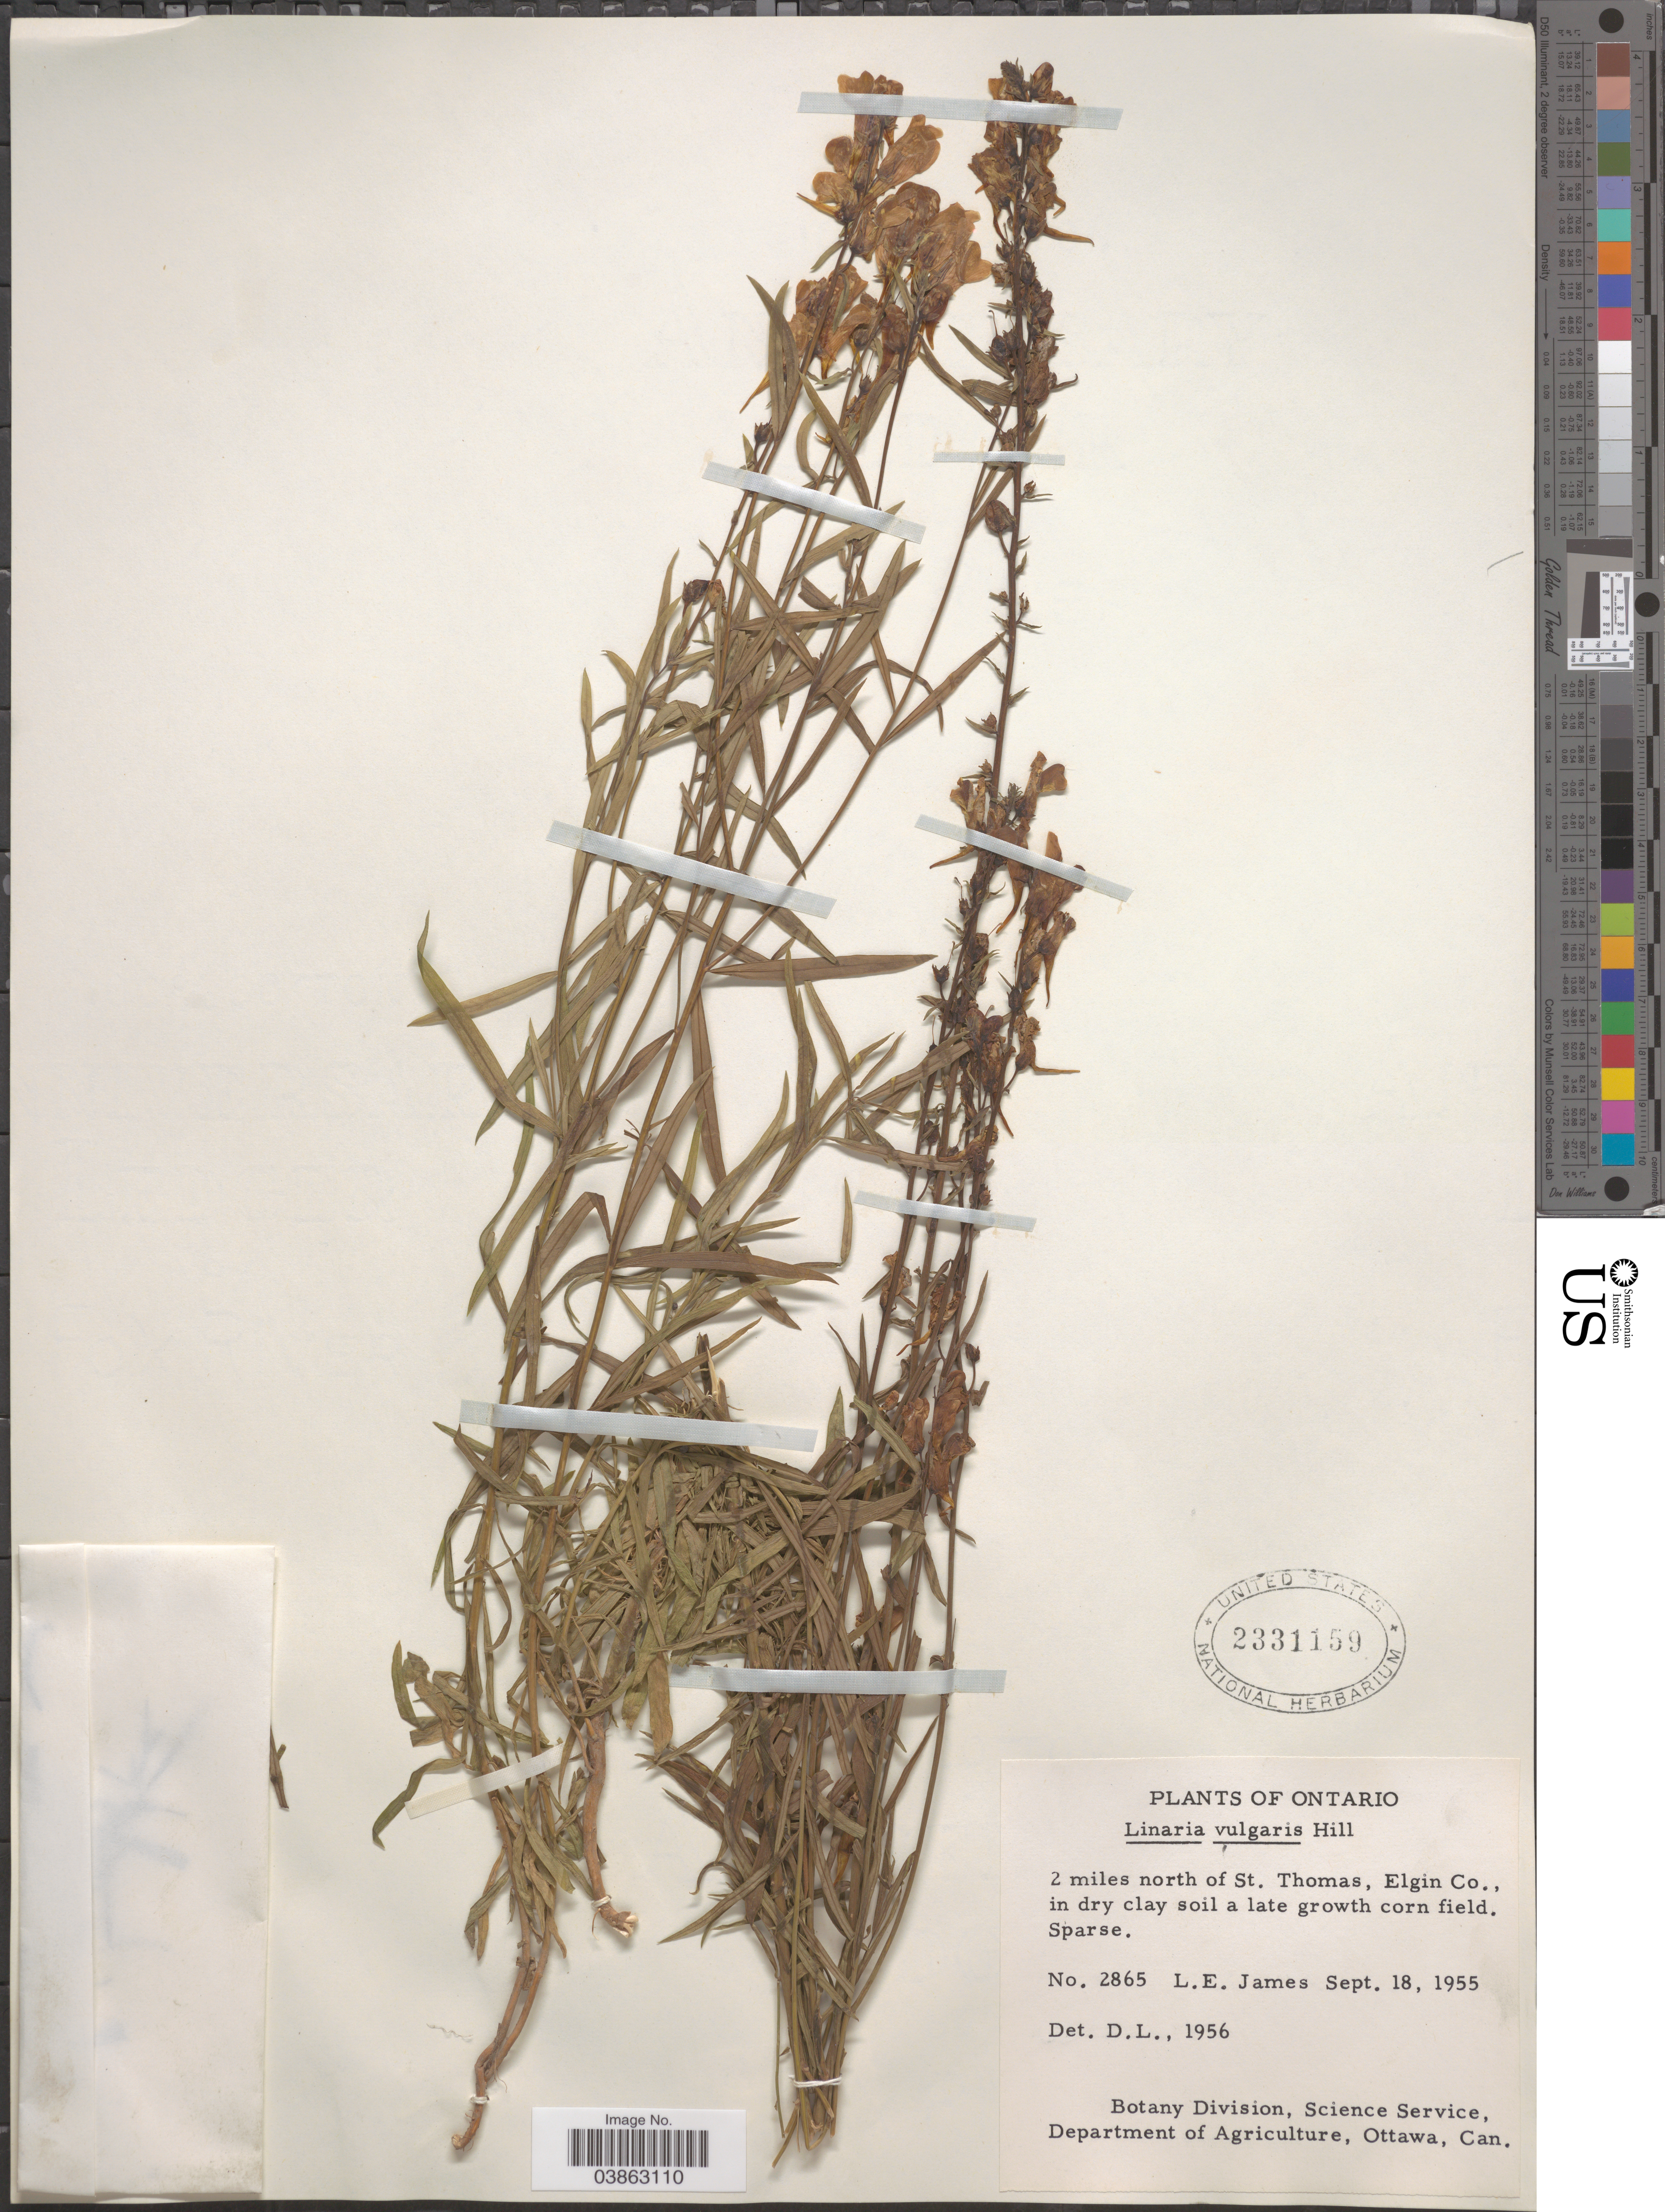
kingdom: Plantae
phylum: Tracheophyta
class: Magnoliopsida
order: Lamiales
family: Plantaginaceae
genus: Linaria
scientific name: Linaria vulgaris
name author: Mill.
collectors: L. E. James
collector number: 2865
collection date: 1955-09-18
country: Canada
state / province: Ontario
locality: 2 miles north of St. Thomas, Elgin Co.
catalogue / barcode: US 2331159